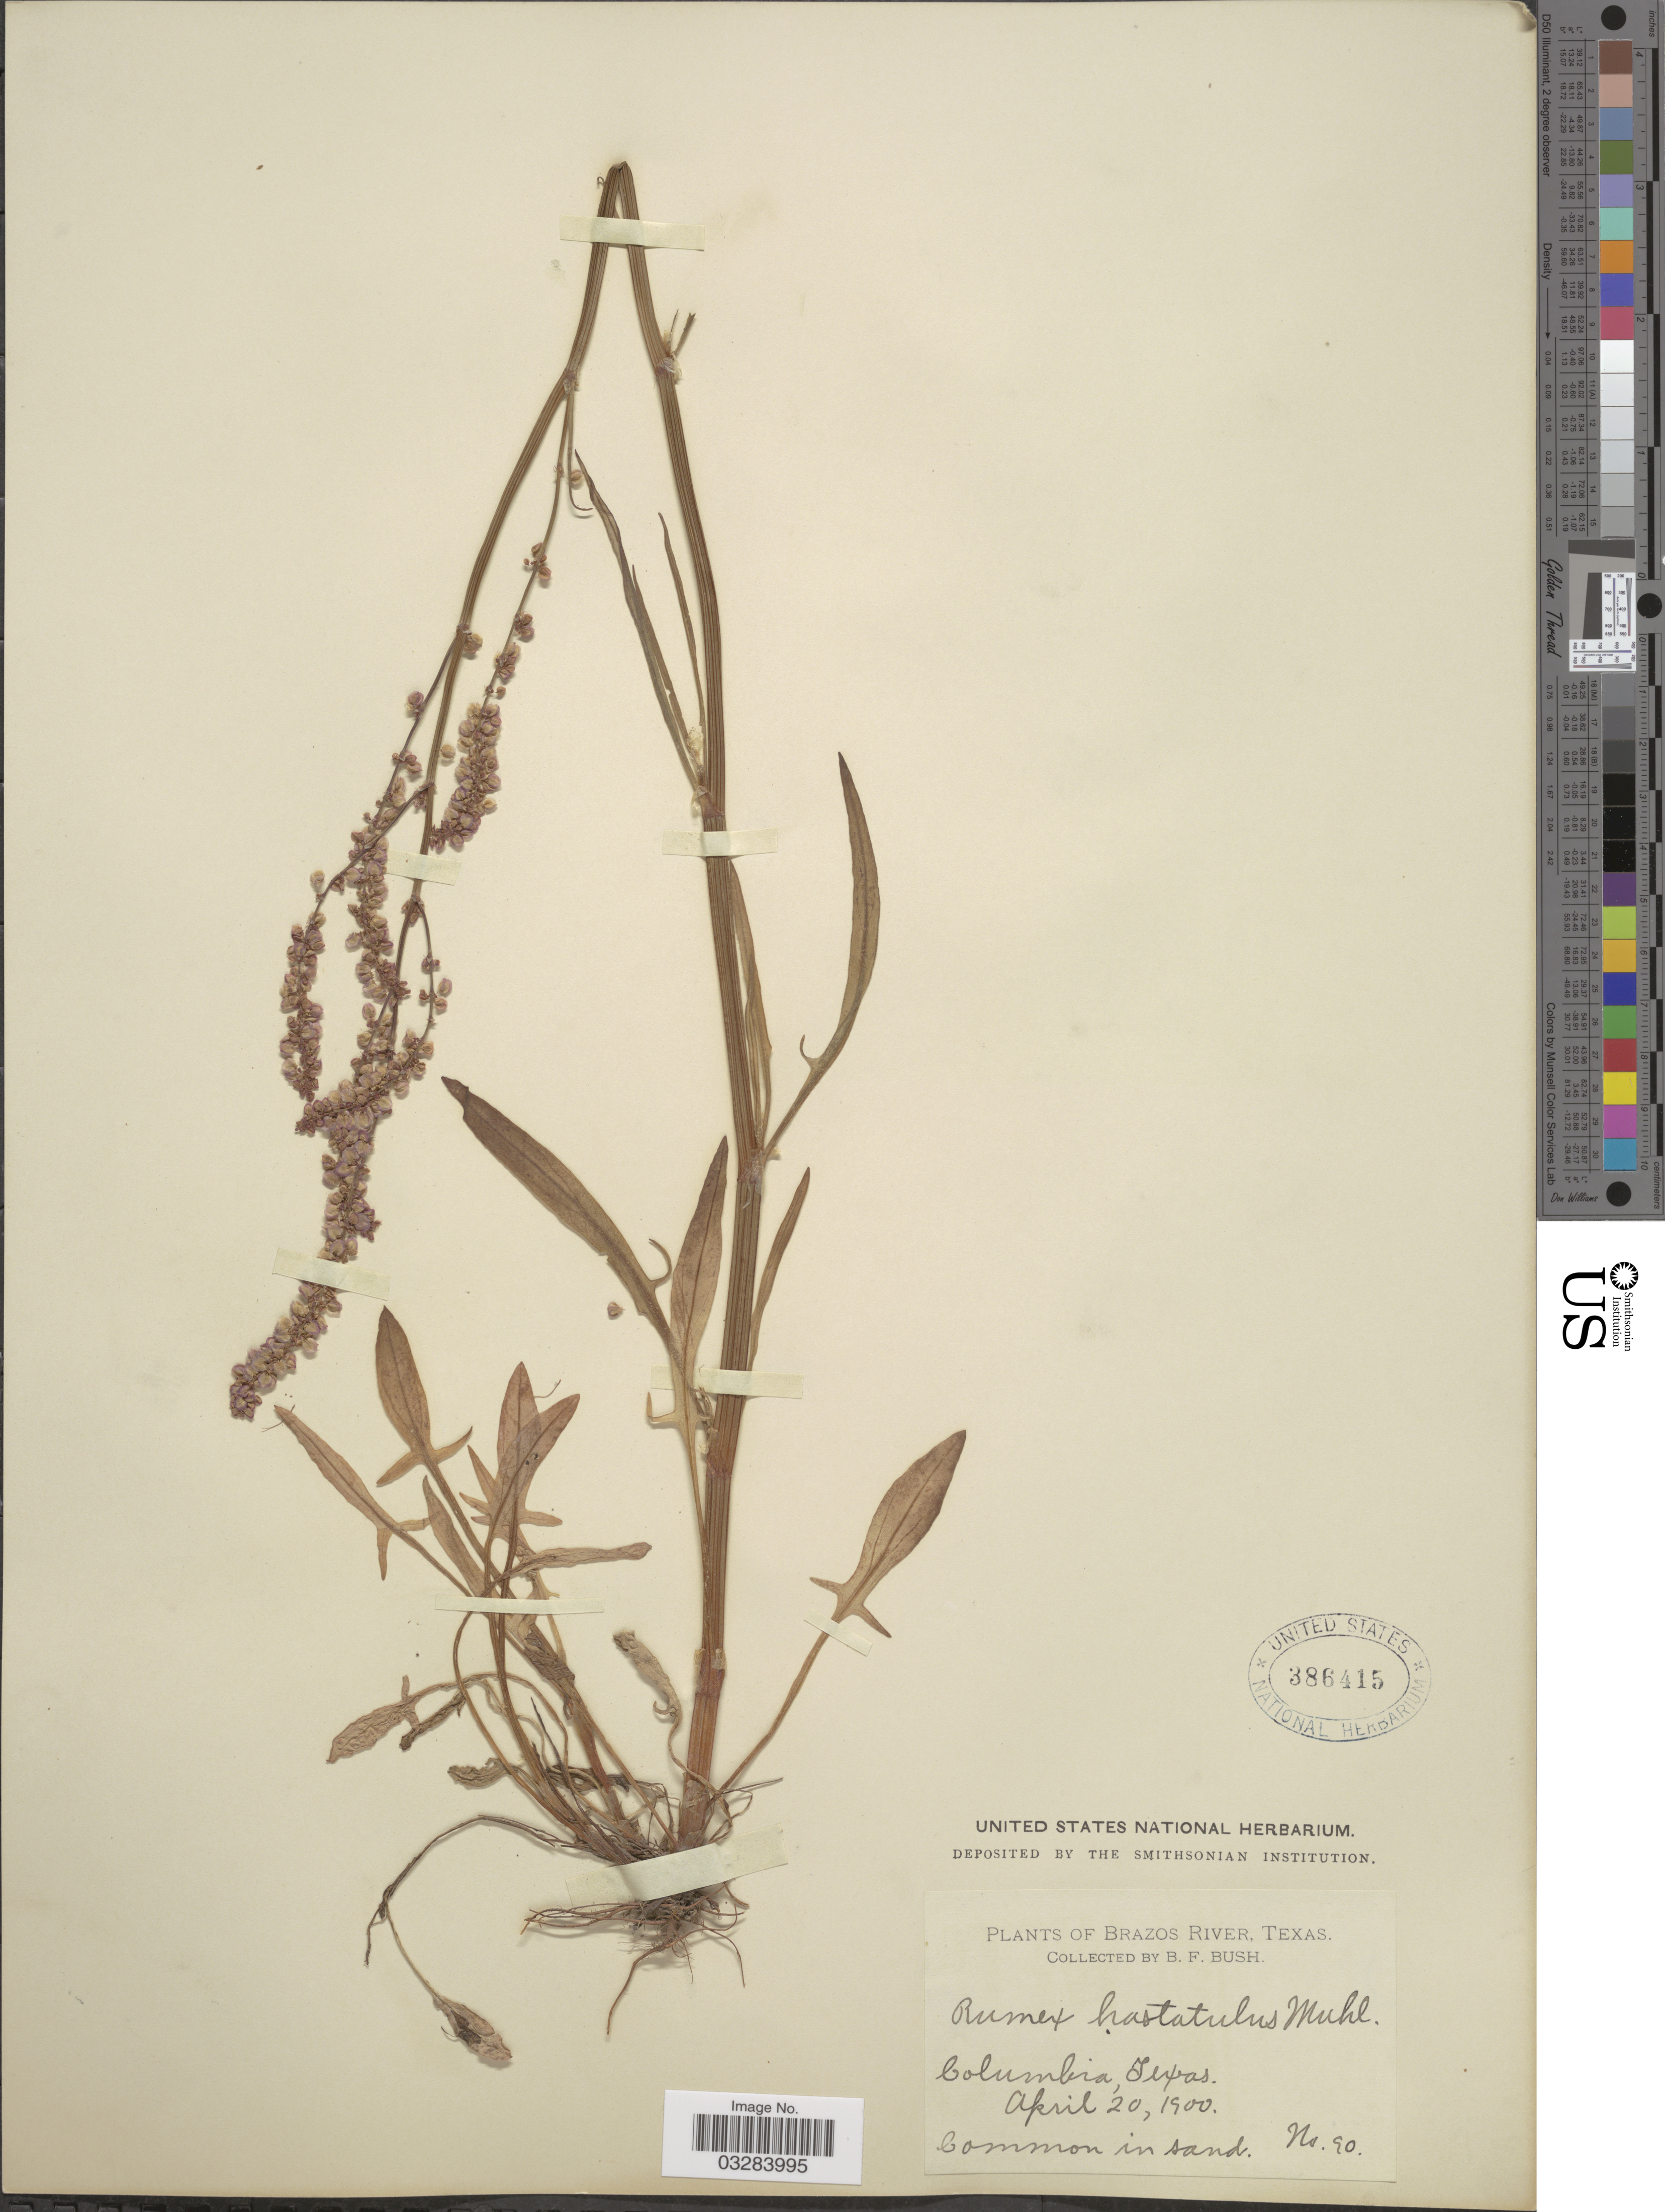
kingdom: Plantae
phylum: Tracheophyta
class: Magnoliopsida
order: Caryophyllales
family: Polygonaceae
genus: Rumex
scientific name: Rumex hastatulus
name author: Baldwin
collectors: B. F. Bush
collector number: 90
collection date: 1900-04-20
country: United States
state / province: Texas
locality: Brazos River. Columbia.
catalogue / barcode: US 386415